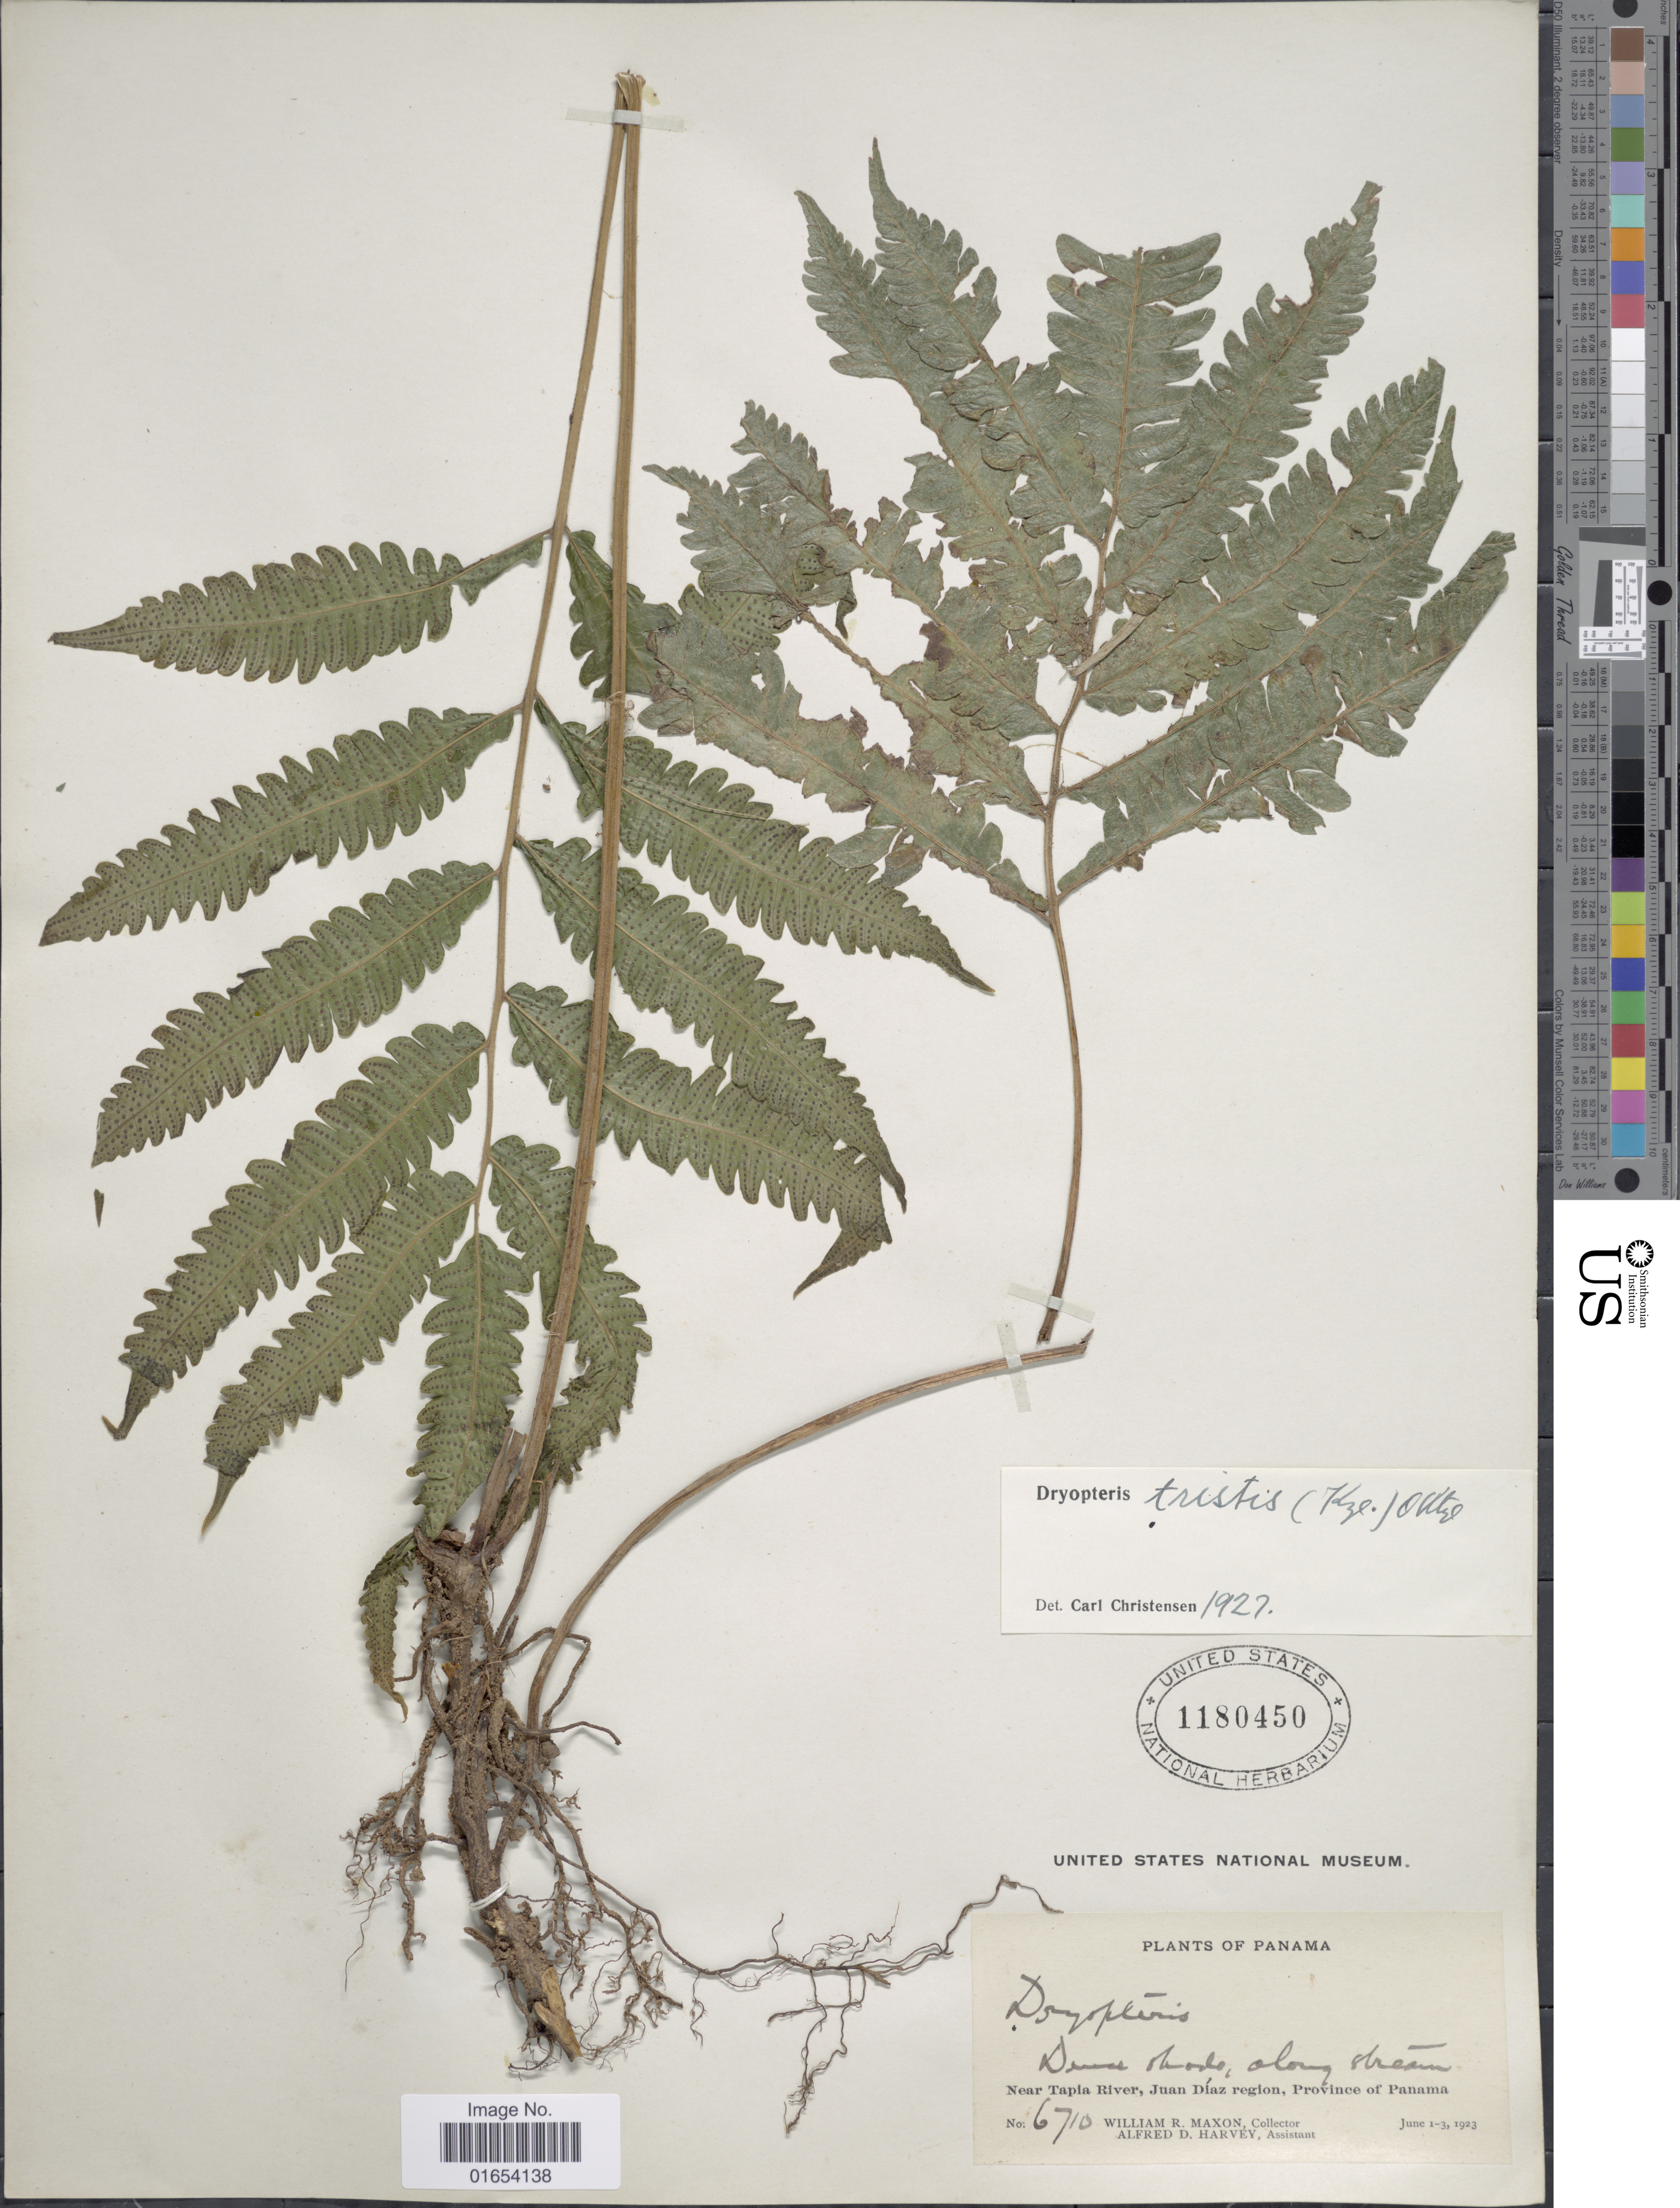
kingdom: Plantae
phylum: Tracheophyta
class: Polypodiopsida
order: Polypodiales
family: Thelypteridaceae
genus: Goniopteris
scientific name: Goniopteris nicaraguensis (C. Chr.) comb. nov., ined 2015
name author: (C. Chr.)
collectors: W. R. Maxon & A. D. Harvey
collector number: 6710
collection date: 1923-06-01/1923-06-03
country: Panama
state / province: Panamá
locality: Near Tapia River, Juan Diaz region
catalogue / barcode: US 1180450